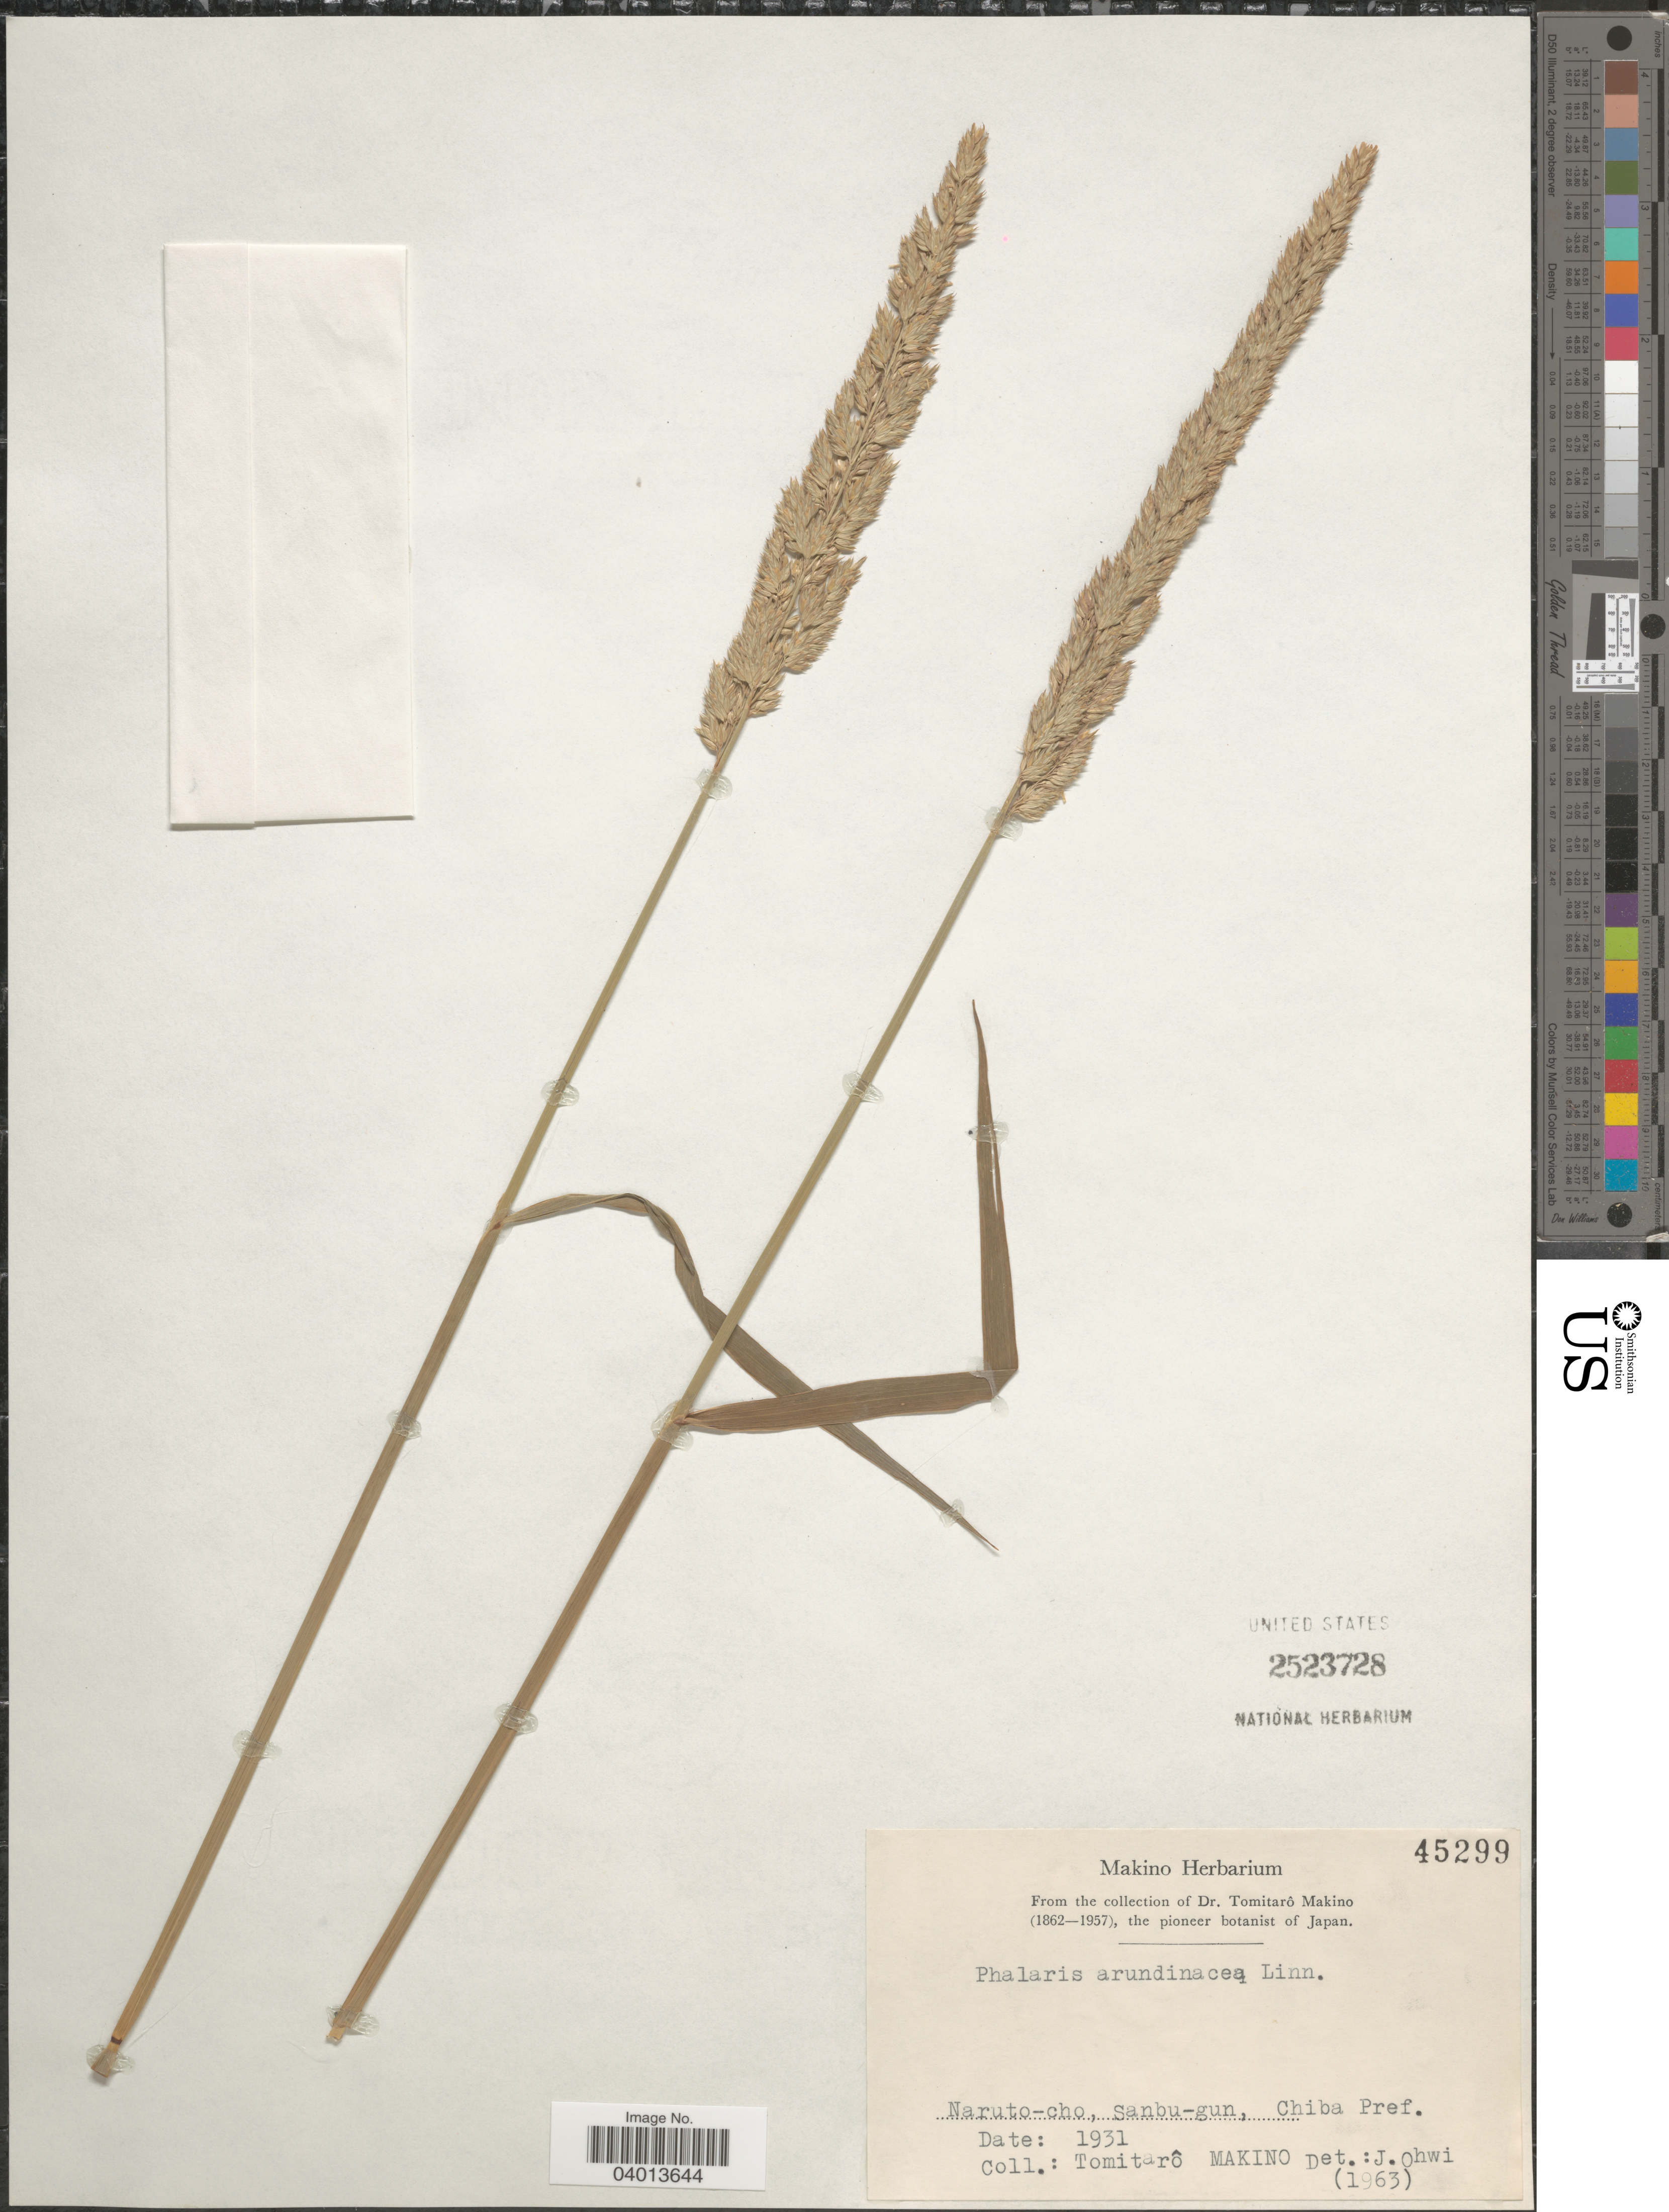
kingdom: Plantae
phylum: Tracheophyta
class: Liliopsida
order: Poales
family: Poaceae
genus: Phalaris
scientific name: Phalaris arundinacea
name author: L.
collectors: T. Makino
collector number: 45299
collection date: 1931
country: Japan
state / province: Tiba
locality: Naruto-cho, sanbu-gun, Chiba Pref.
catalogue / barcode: US 2523728